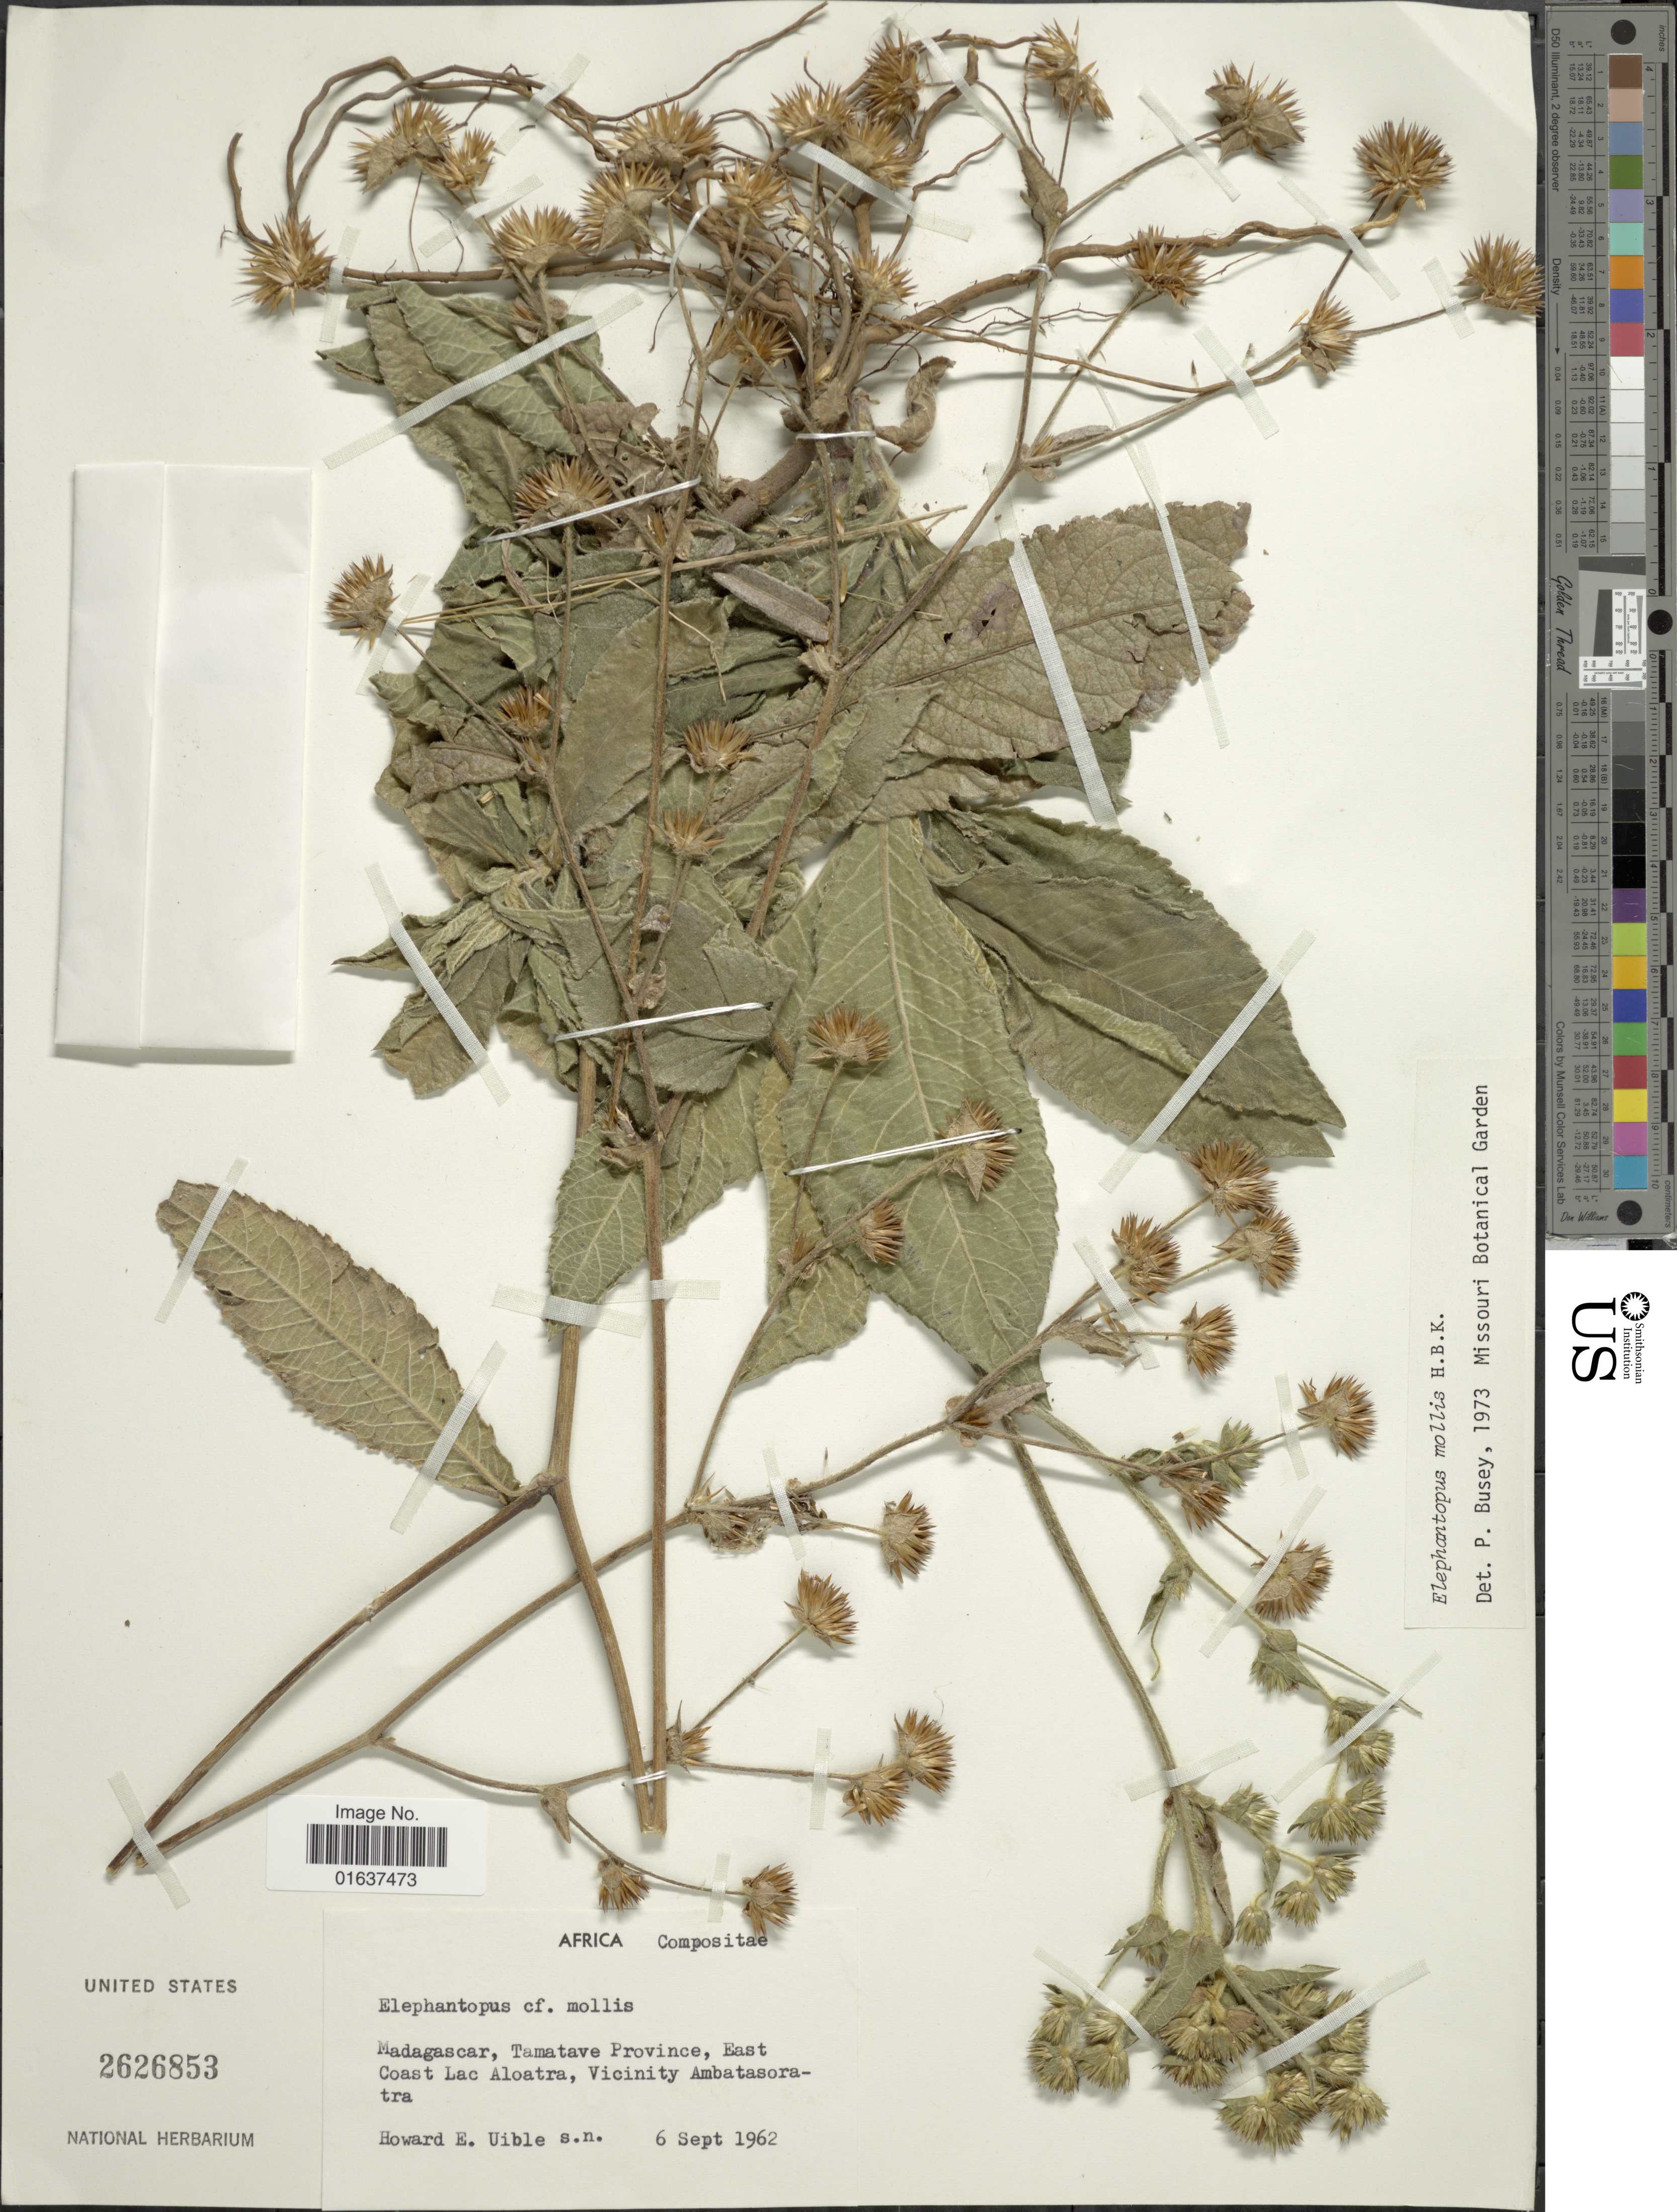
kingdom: Plantae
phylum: Tracheophyta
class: Magnoliopsida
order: Asterales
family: Asteraceae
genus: Elephantopus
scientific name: Elephantopus mollis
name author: Kunth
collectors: H. Uible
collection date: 1962-09-06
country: Madagascar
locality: Tamatave Province, East Coast Lac Aloatra, Vicinity Ambatasoratra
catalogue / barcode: US 2626853